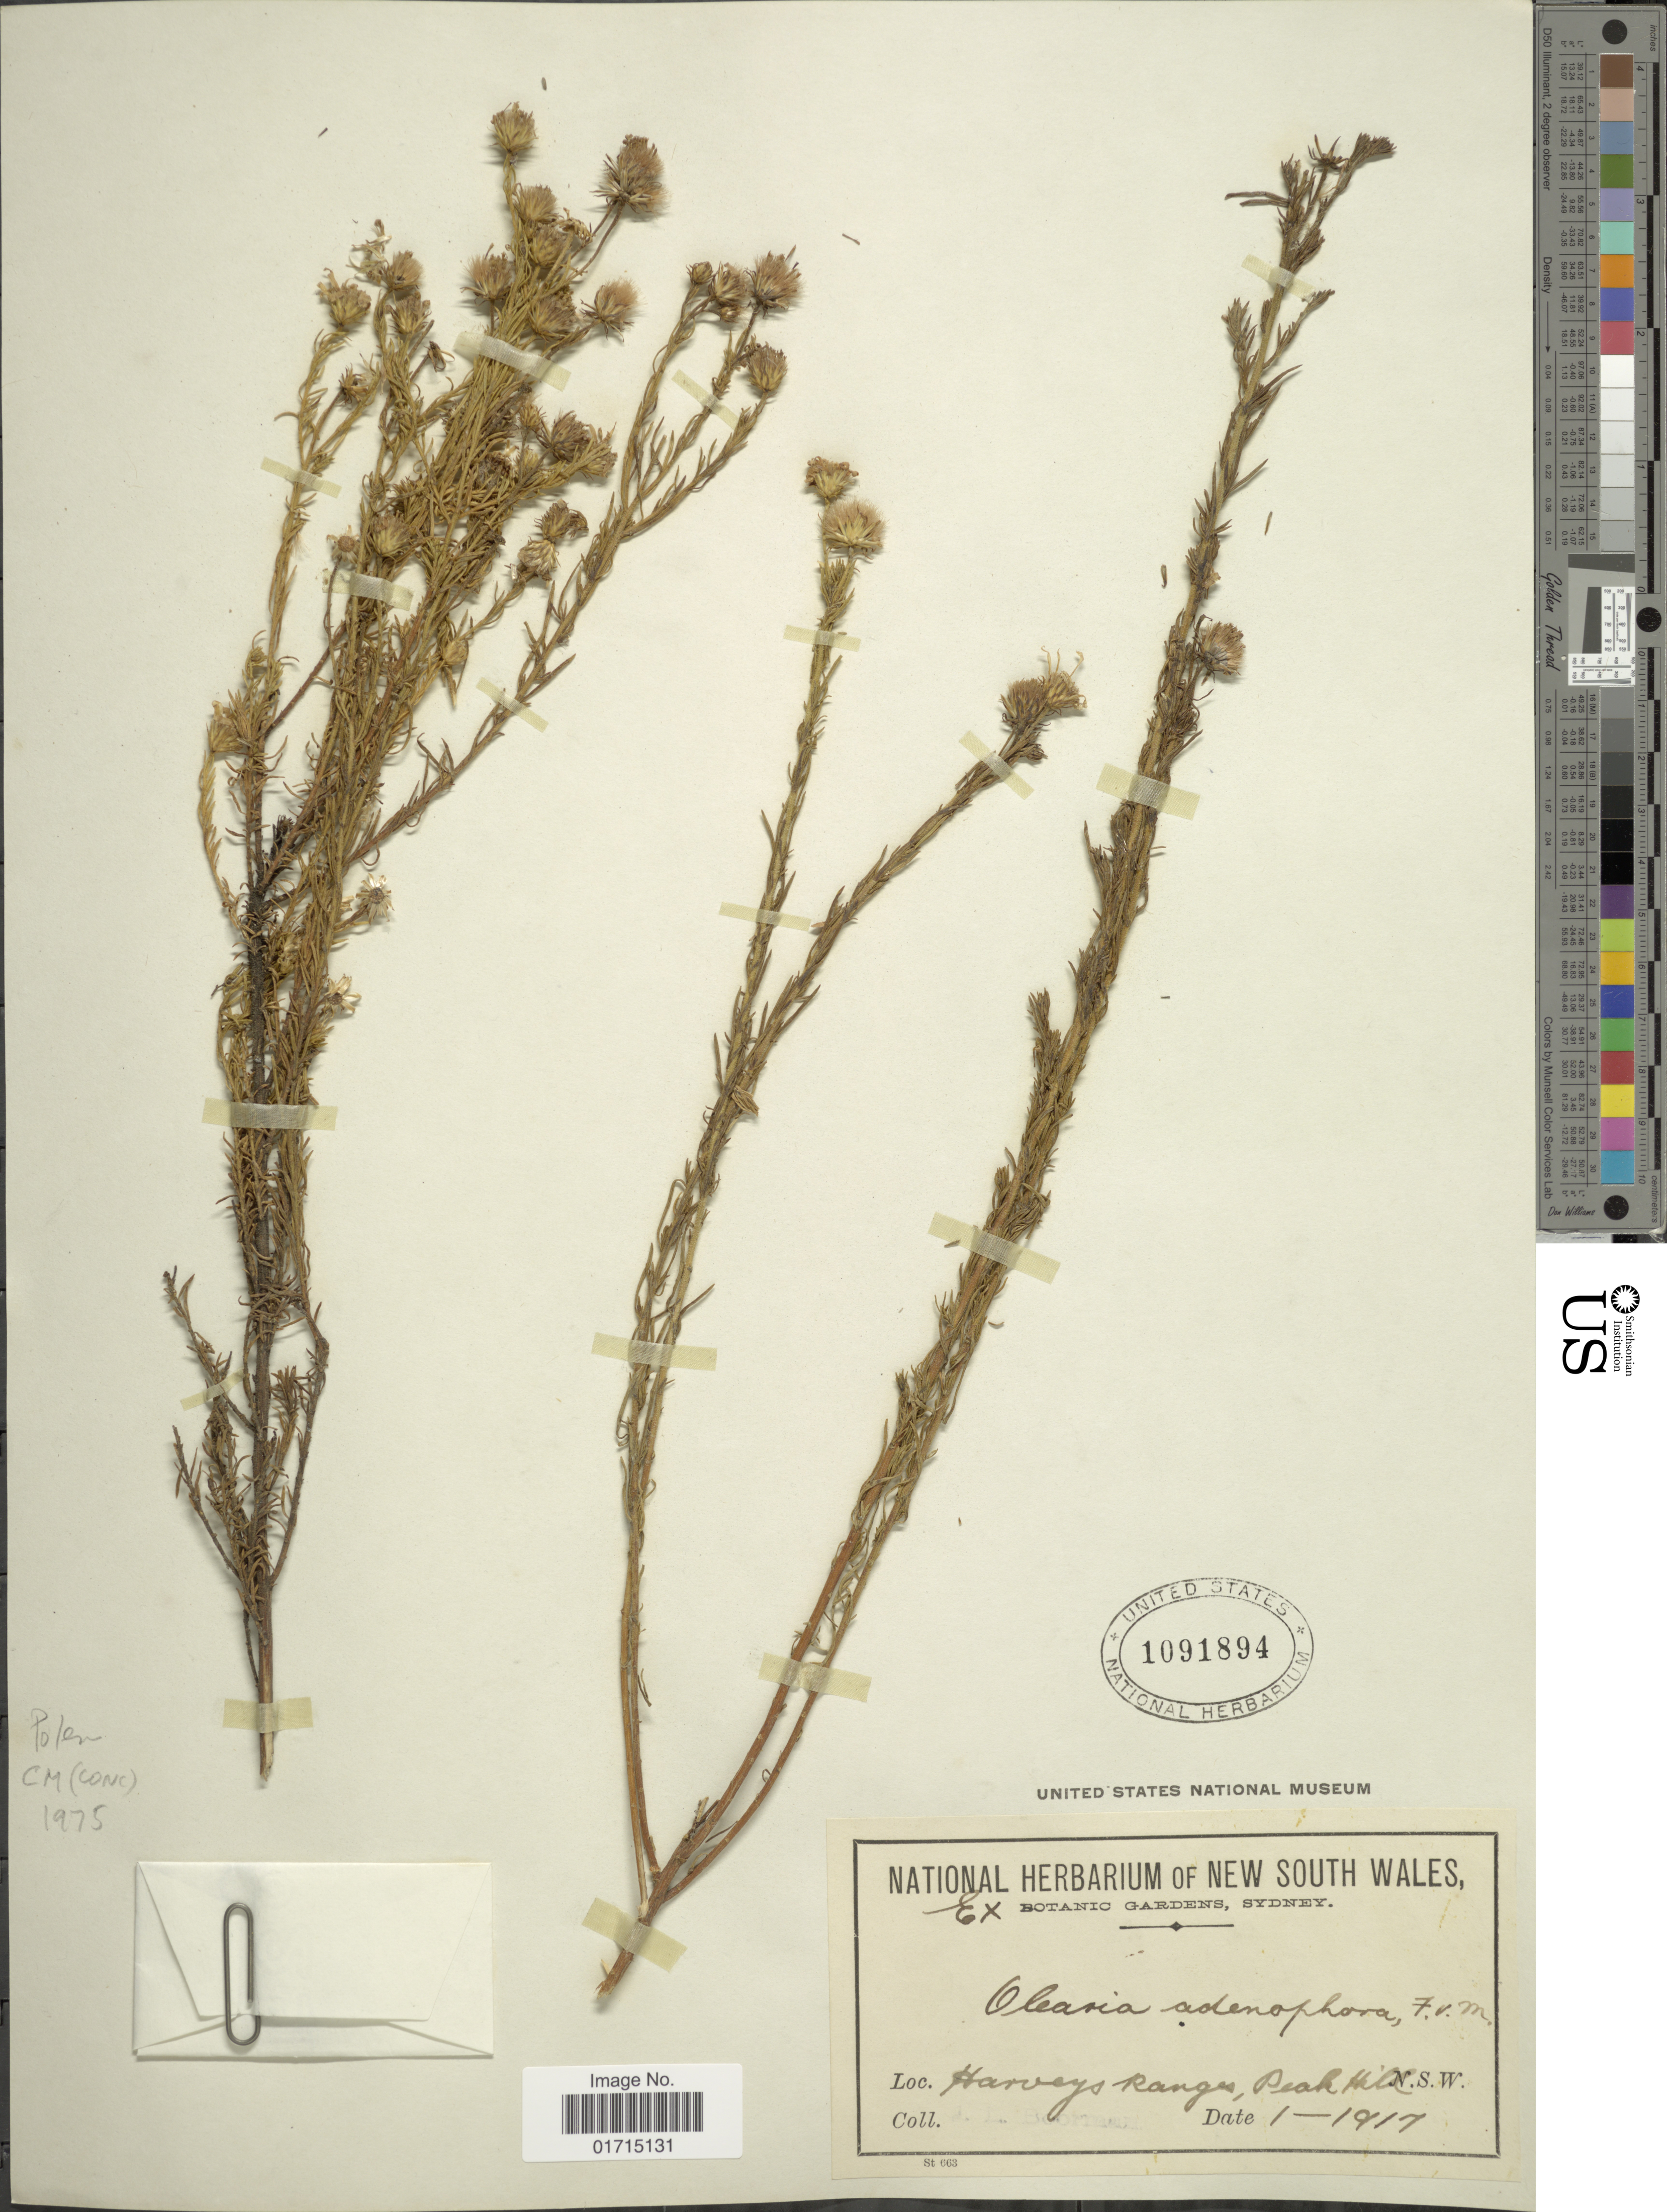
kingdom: Plantae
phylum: Tracheophyta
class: Magnoliopsida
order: Asterales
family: Asteraceae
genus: Olearia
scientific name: Olearia adenophora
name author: (F. Muell.) Benth.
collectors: J. Boorman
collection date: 1917-01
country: Australia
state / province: New South Wales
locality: Harbeys Ranges, peak Hill. N. S.W.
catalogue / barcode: US 1091894